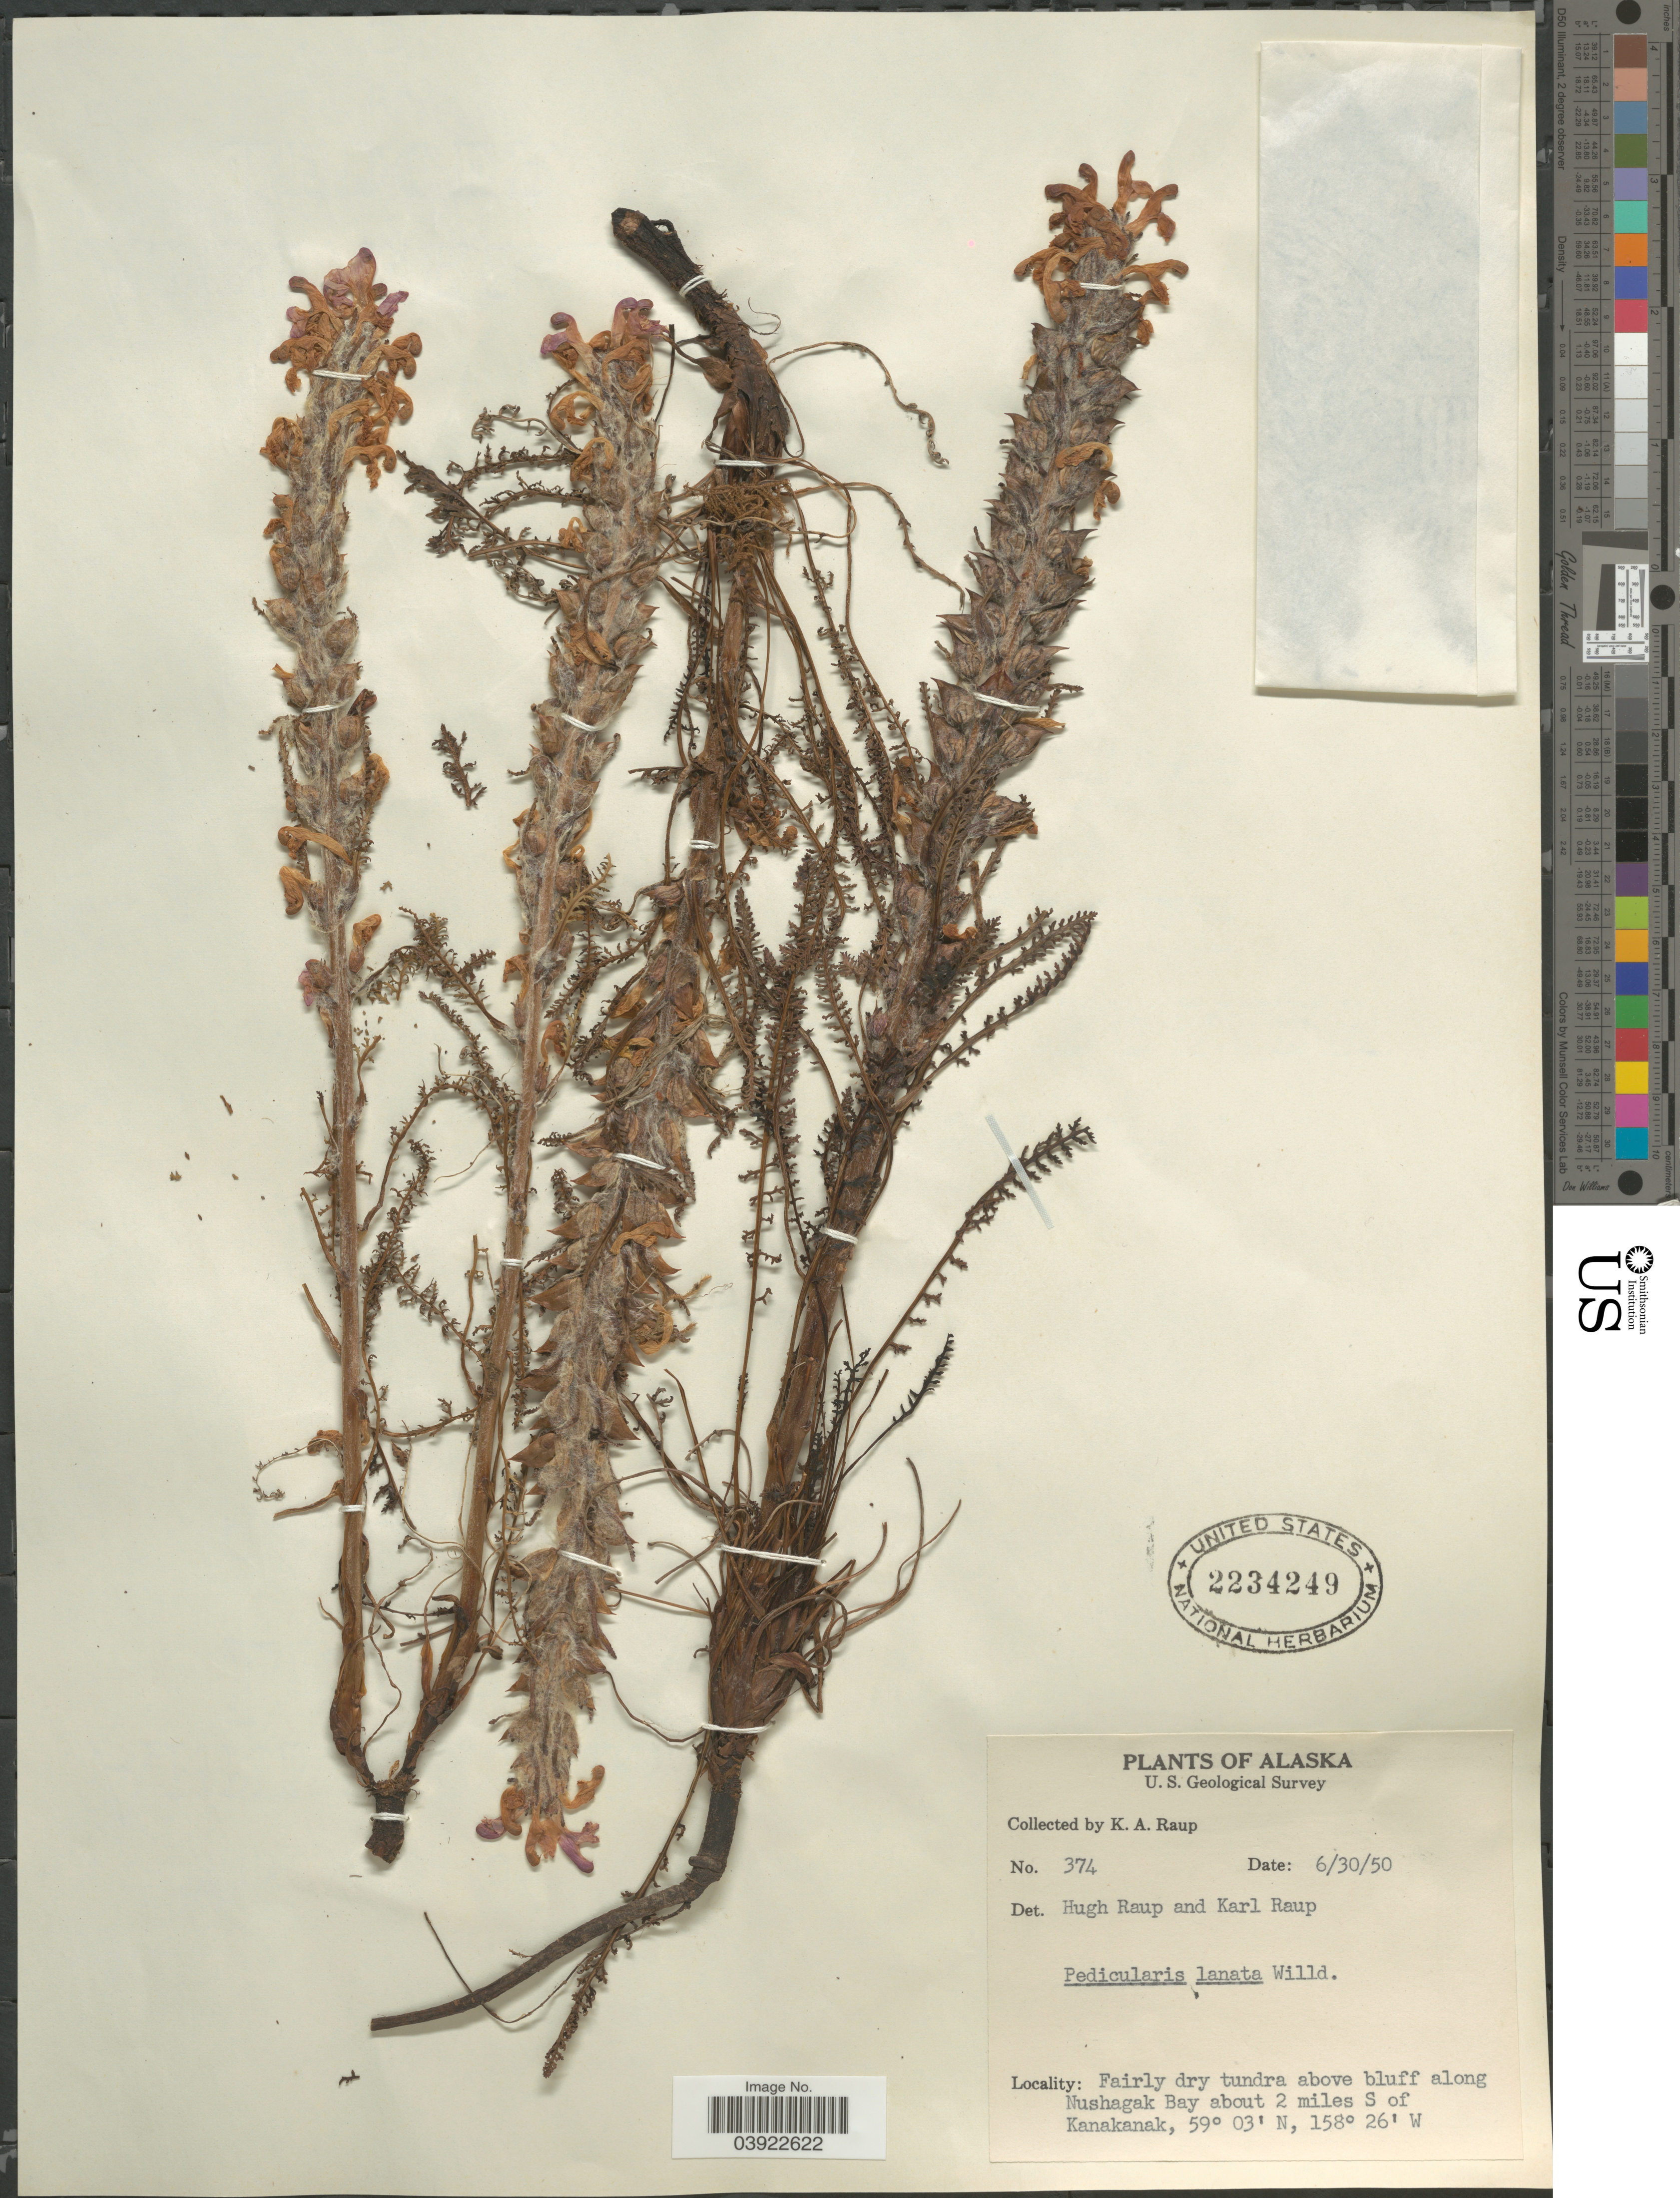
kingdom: Plantae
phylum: Tracheophyta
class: Magnoliopsida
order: Lamiales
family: Orobanchaceae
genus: Pedicularis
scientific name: Pedicularis lanata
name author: Willd. ex Cham. & Schltdl.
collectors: K. Raup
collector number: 374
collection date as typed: Transcribed d/m/y: 30/6/50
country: United States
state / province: Alaska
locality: Above bluff along Nushagak Bay about 2 miles S of Kanakanak.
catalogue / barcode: US 2234249